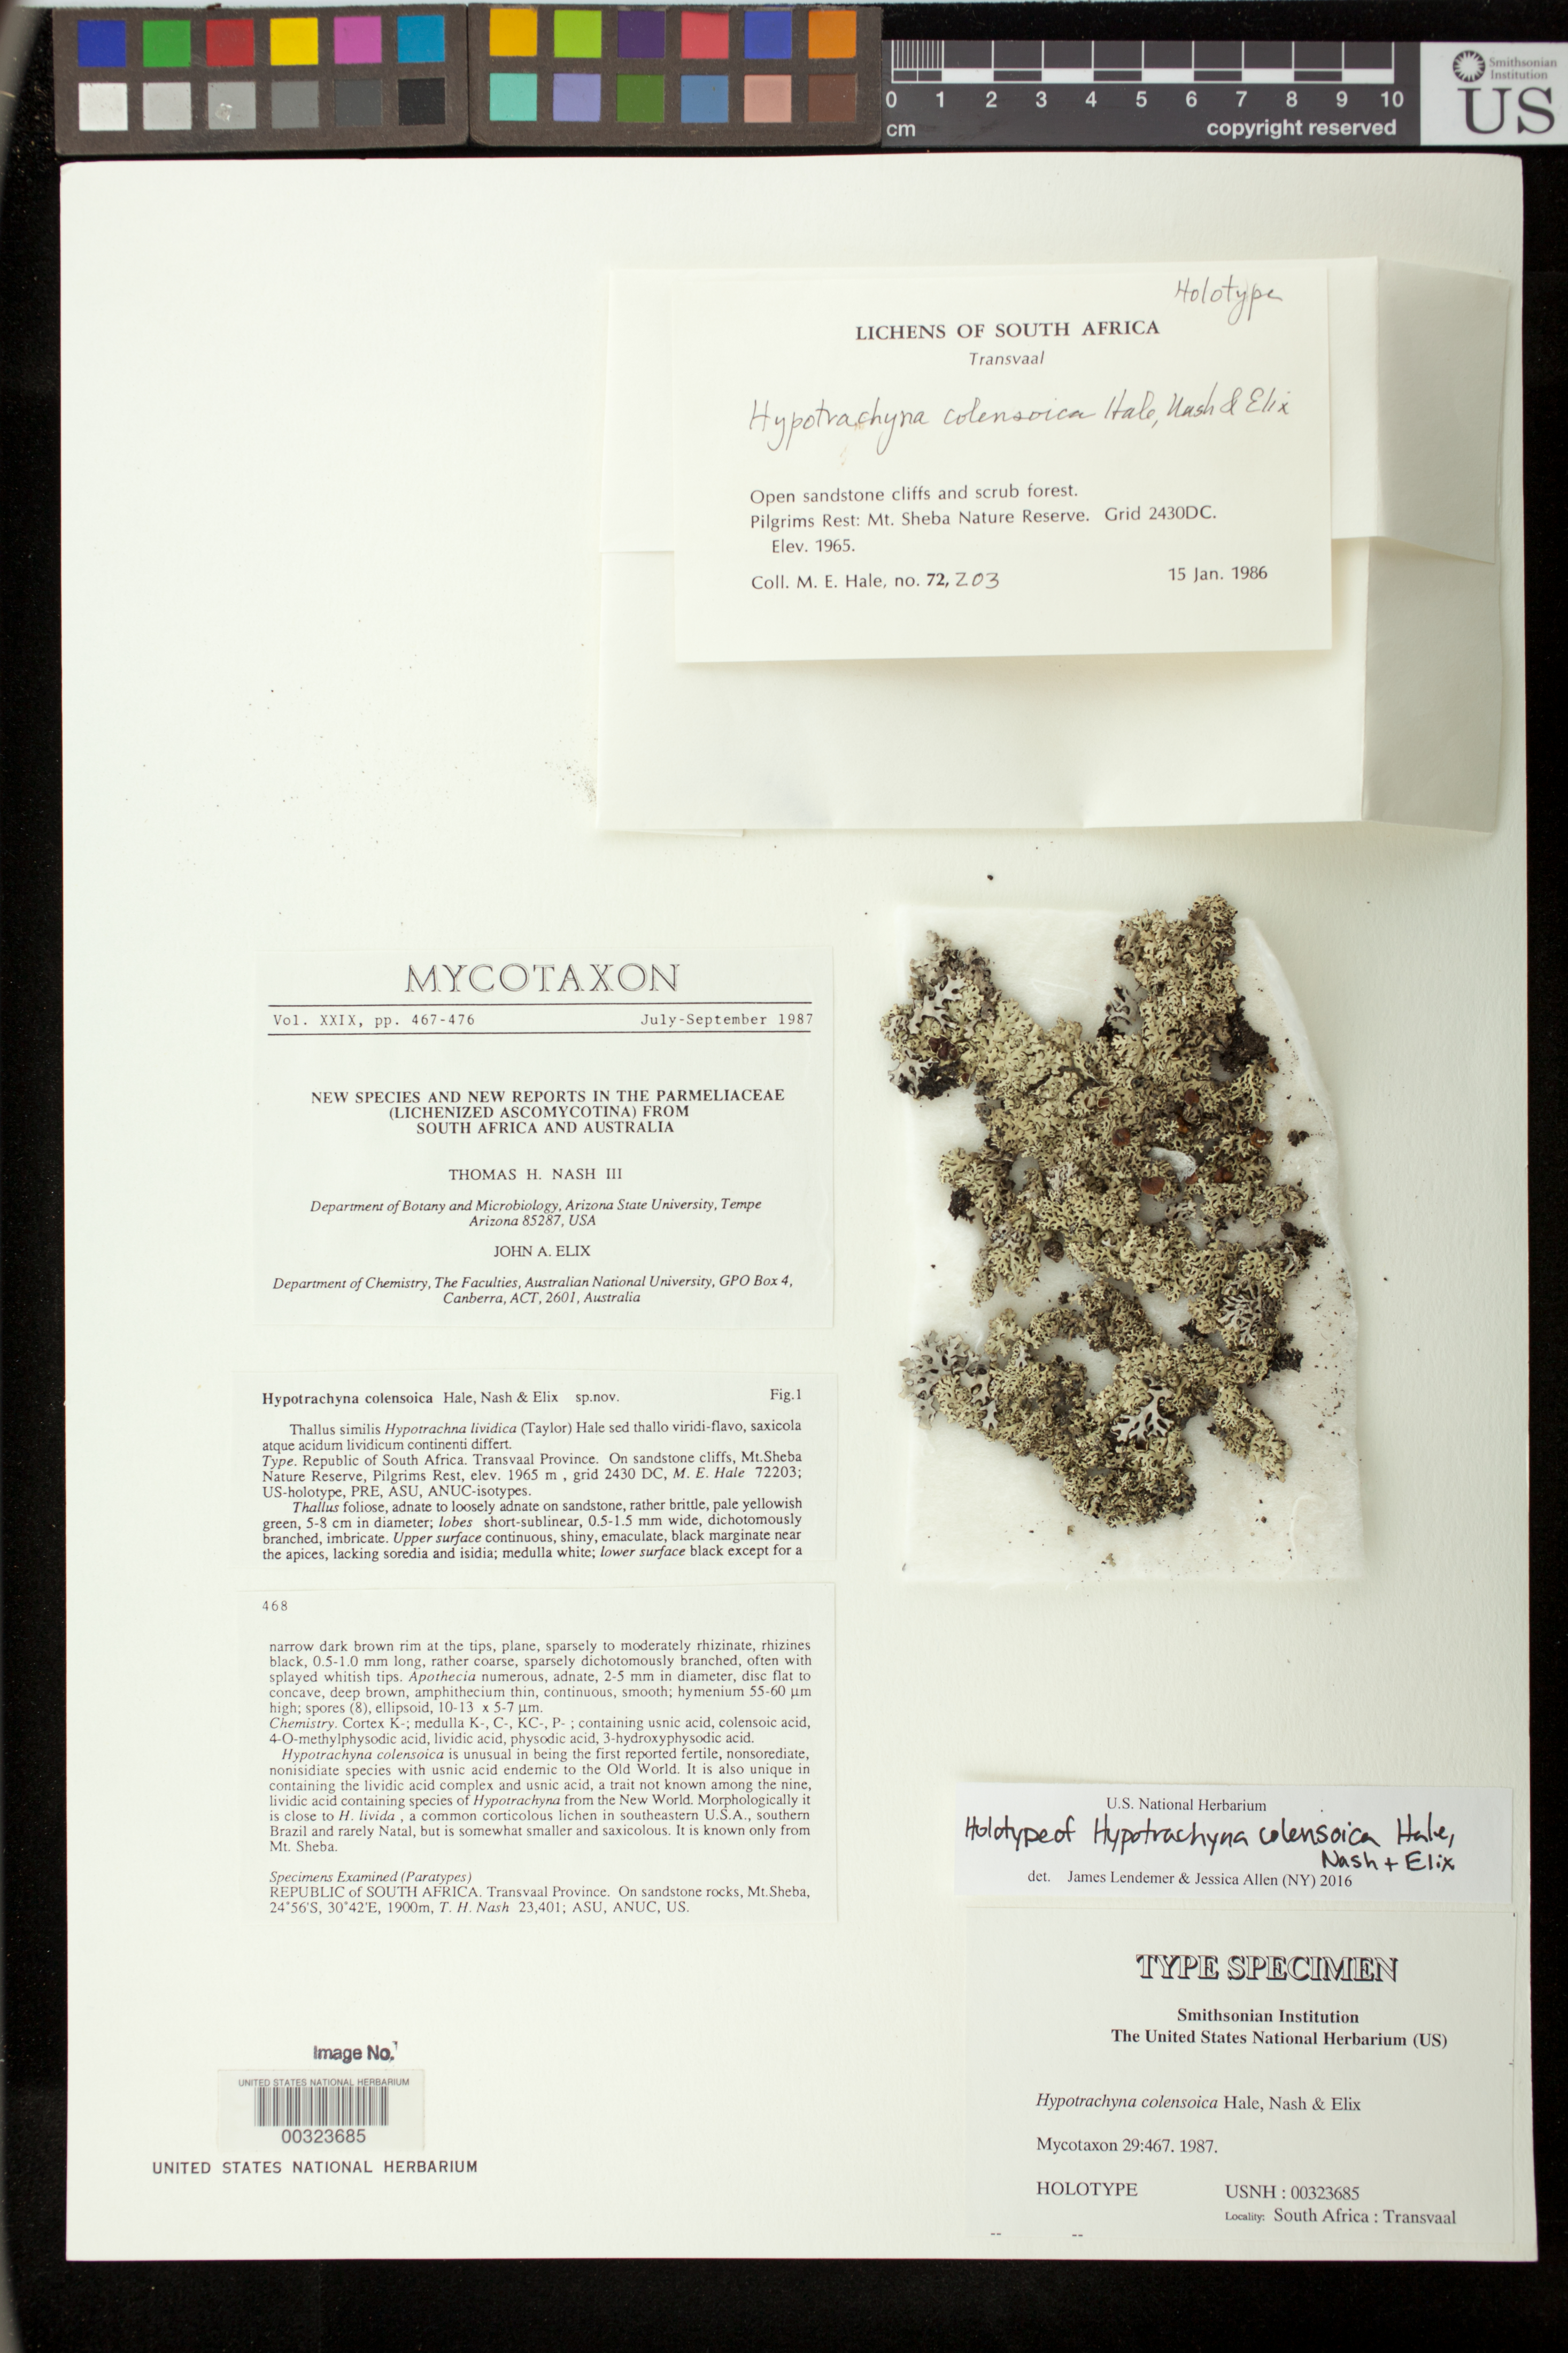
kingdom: Fungi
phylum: Ascomycota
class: Lecanoromycetes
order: Lecanorales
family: Parmeliaceae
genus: Hypotrachyna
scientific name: Hypotrachyna colensoica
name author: Hale et al. in T.H. Nash & Elix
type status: Holotype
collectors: M. Hale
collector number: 72203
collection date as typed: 15 Jan 1986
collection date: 1986-01-15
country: South Africa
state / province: Mpumalanga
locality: Pilgrims Rest, Mt. Sheba Nature Reserve, Grid 2430 DC. Transvaal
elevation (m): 1965